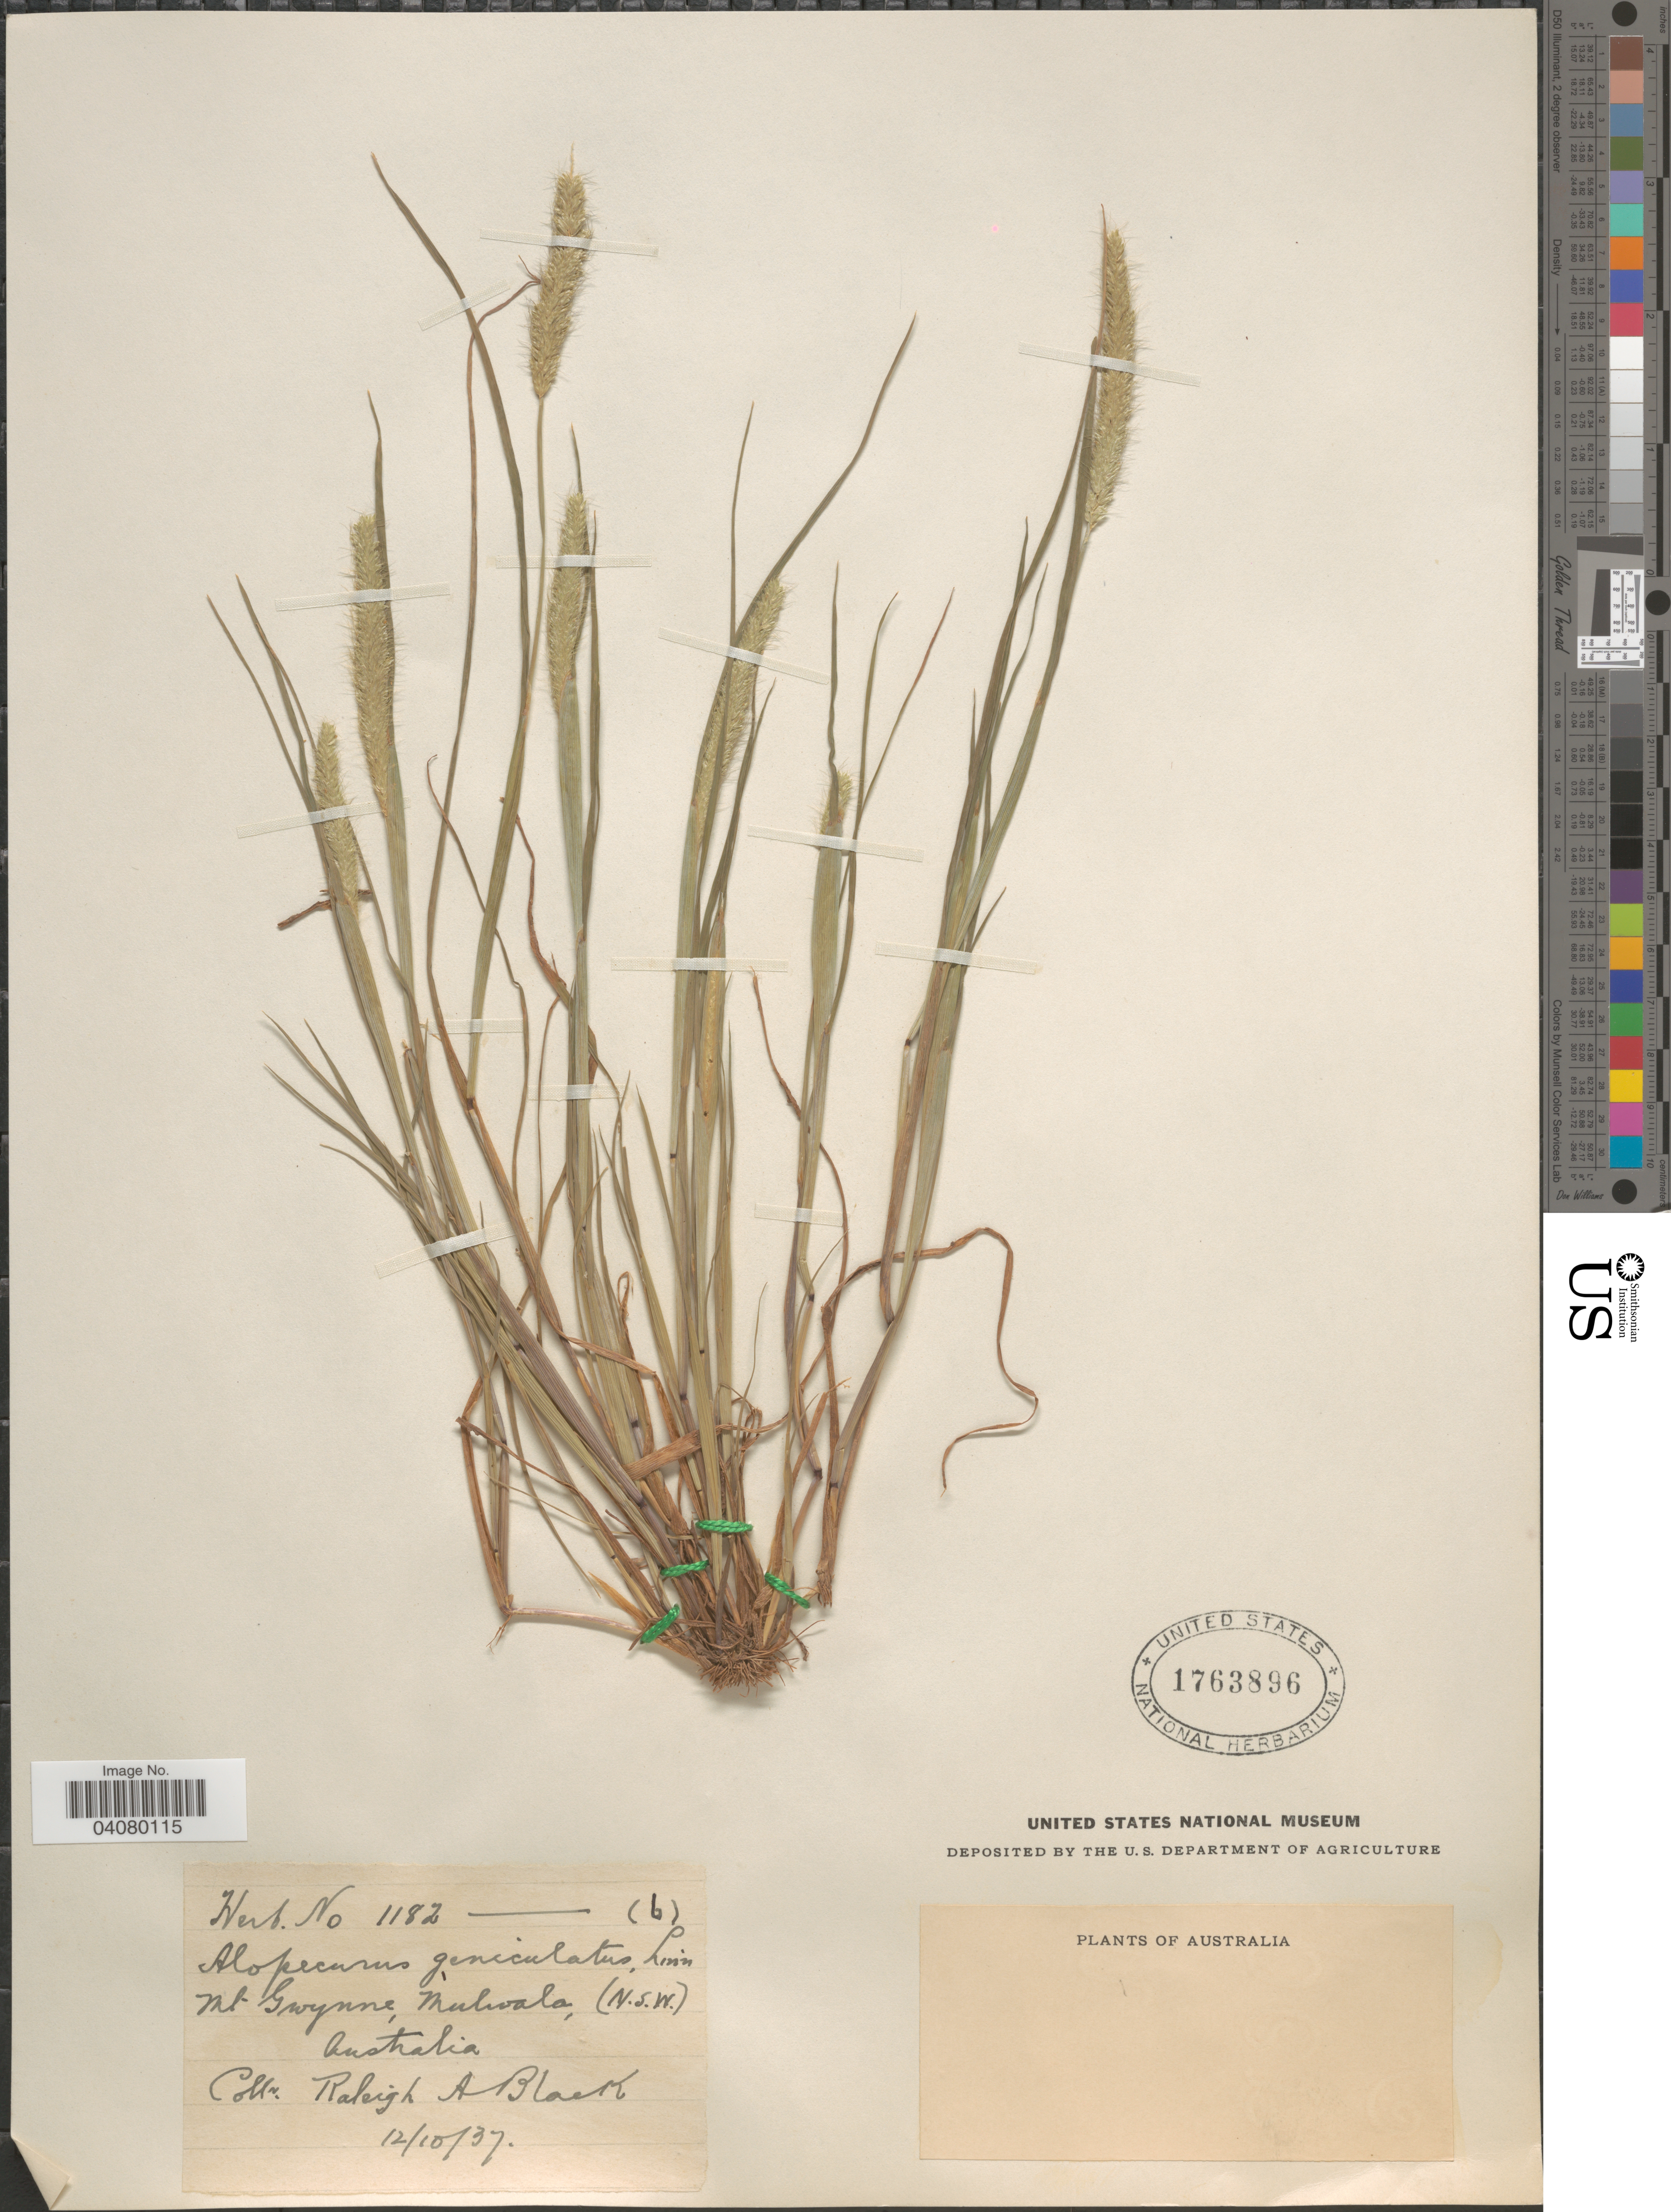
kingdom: Plantae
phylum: Tracheophyta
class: Liliopsida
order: Poales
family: Poaceae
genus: Alopecurus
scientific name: Alopecurus geniculatus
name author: L.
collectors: R. A. Black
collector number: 1182-(6)*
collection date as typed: Transcribed d/m/y: 12/10/37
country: Australia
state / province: New South Wales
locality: Mt Gwynne, Mulwala, (N.S.W.).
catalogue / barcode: US 1763896